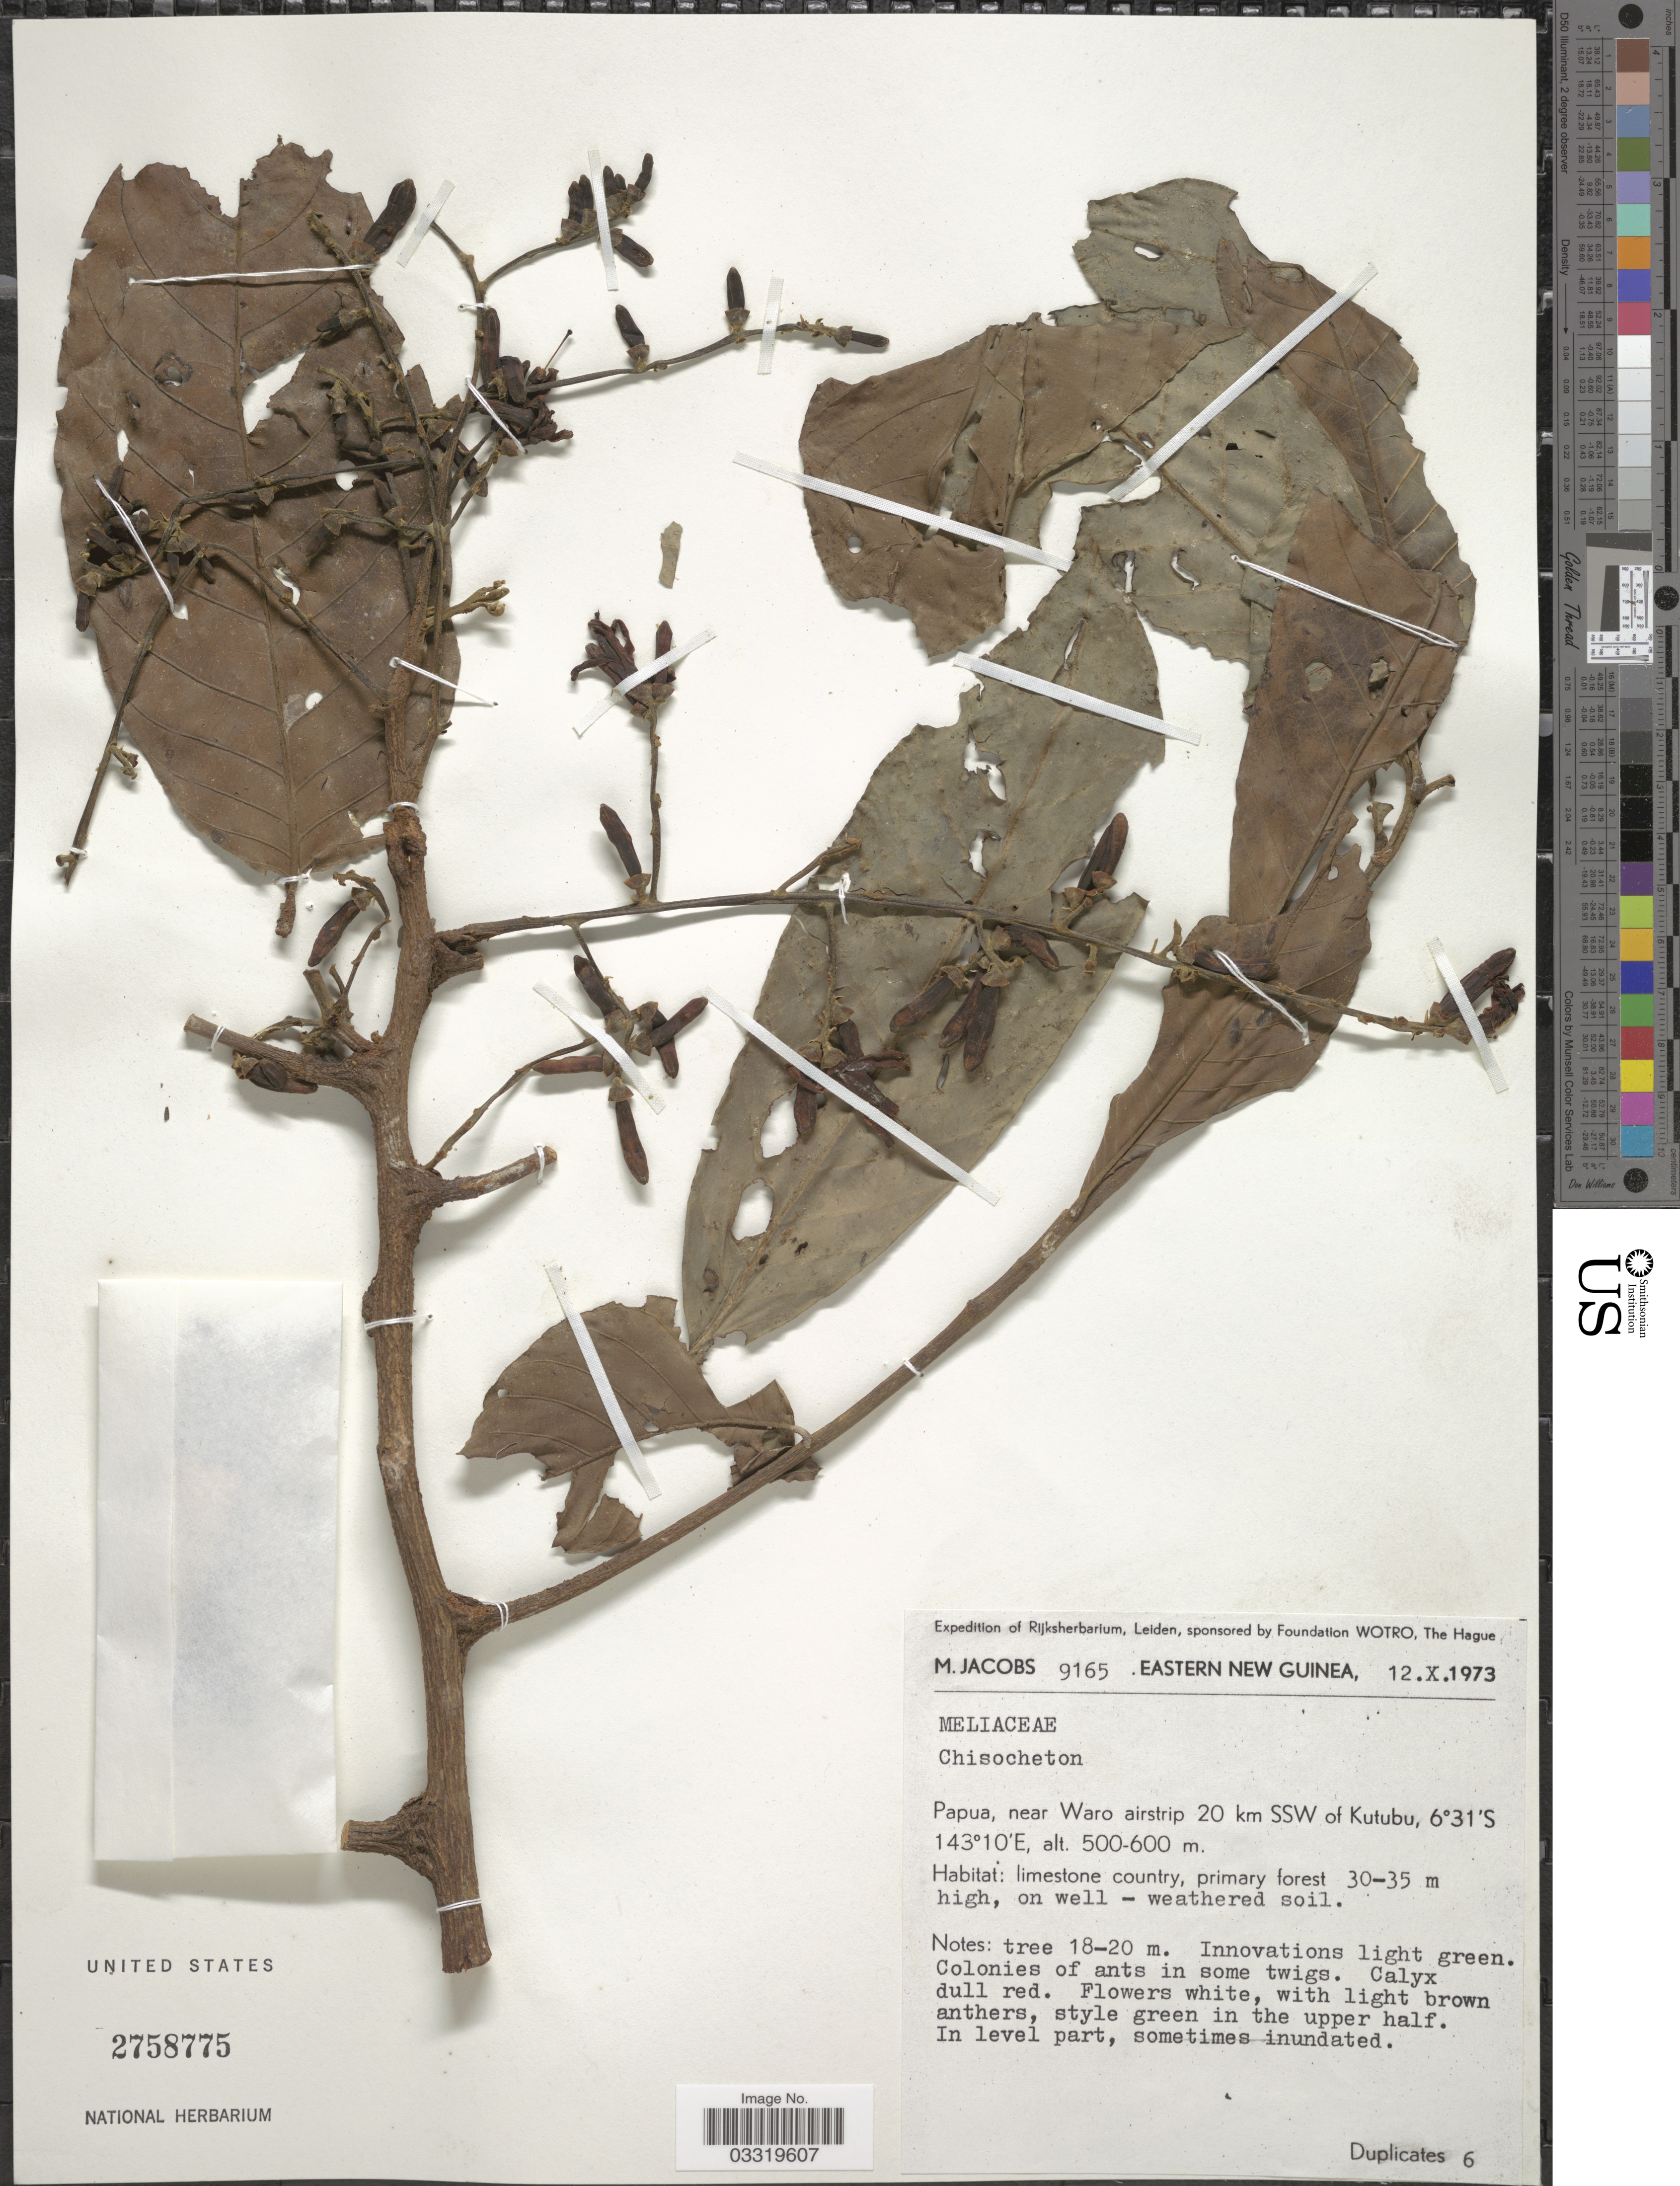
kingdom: Plantae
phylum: Tracheophyta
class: Magnoliopsida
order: Sapindales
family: Meliaceae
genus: Chisocheton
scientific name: Chisocheton sp.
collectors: M. Jacobs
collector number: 9165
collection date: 1973-10-12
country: Papua New Guinea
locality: Eastern New Guinea. Papua, near Waro airstrip 20 km SSW of Kutubu.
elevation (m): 500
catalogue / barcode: US 2758775